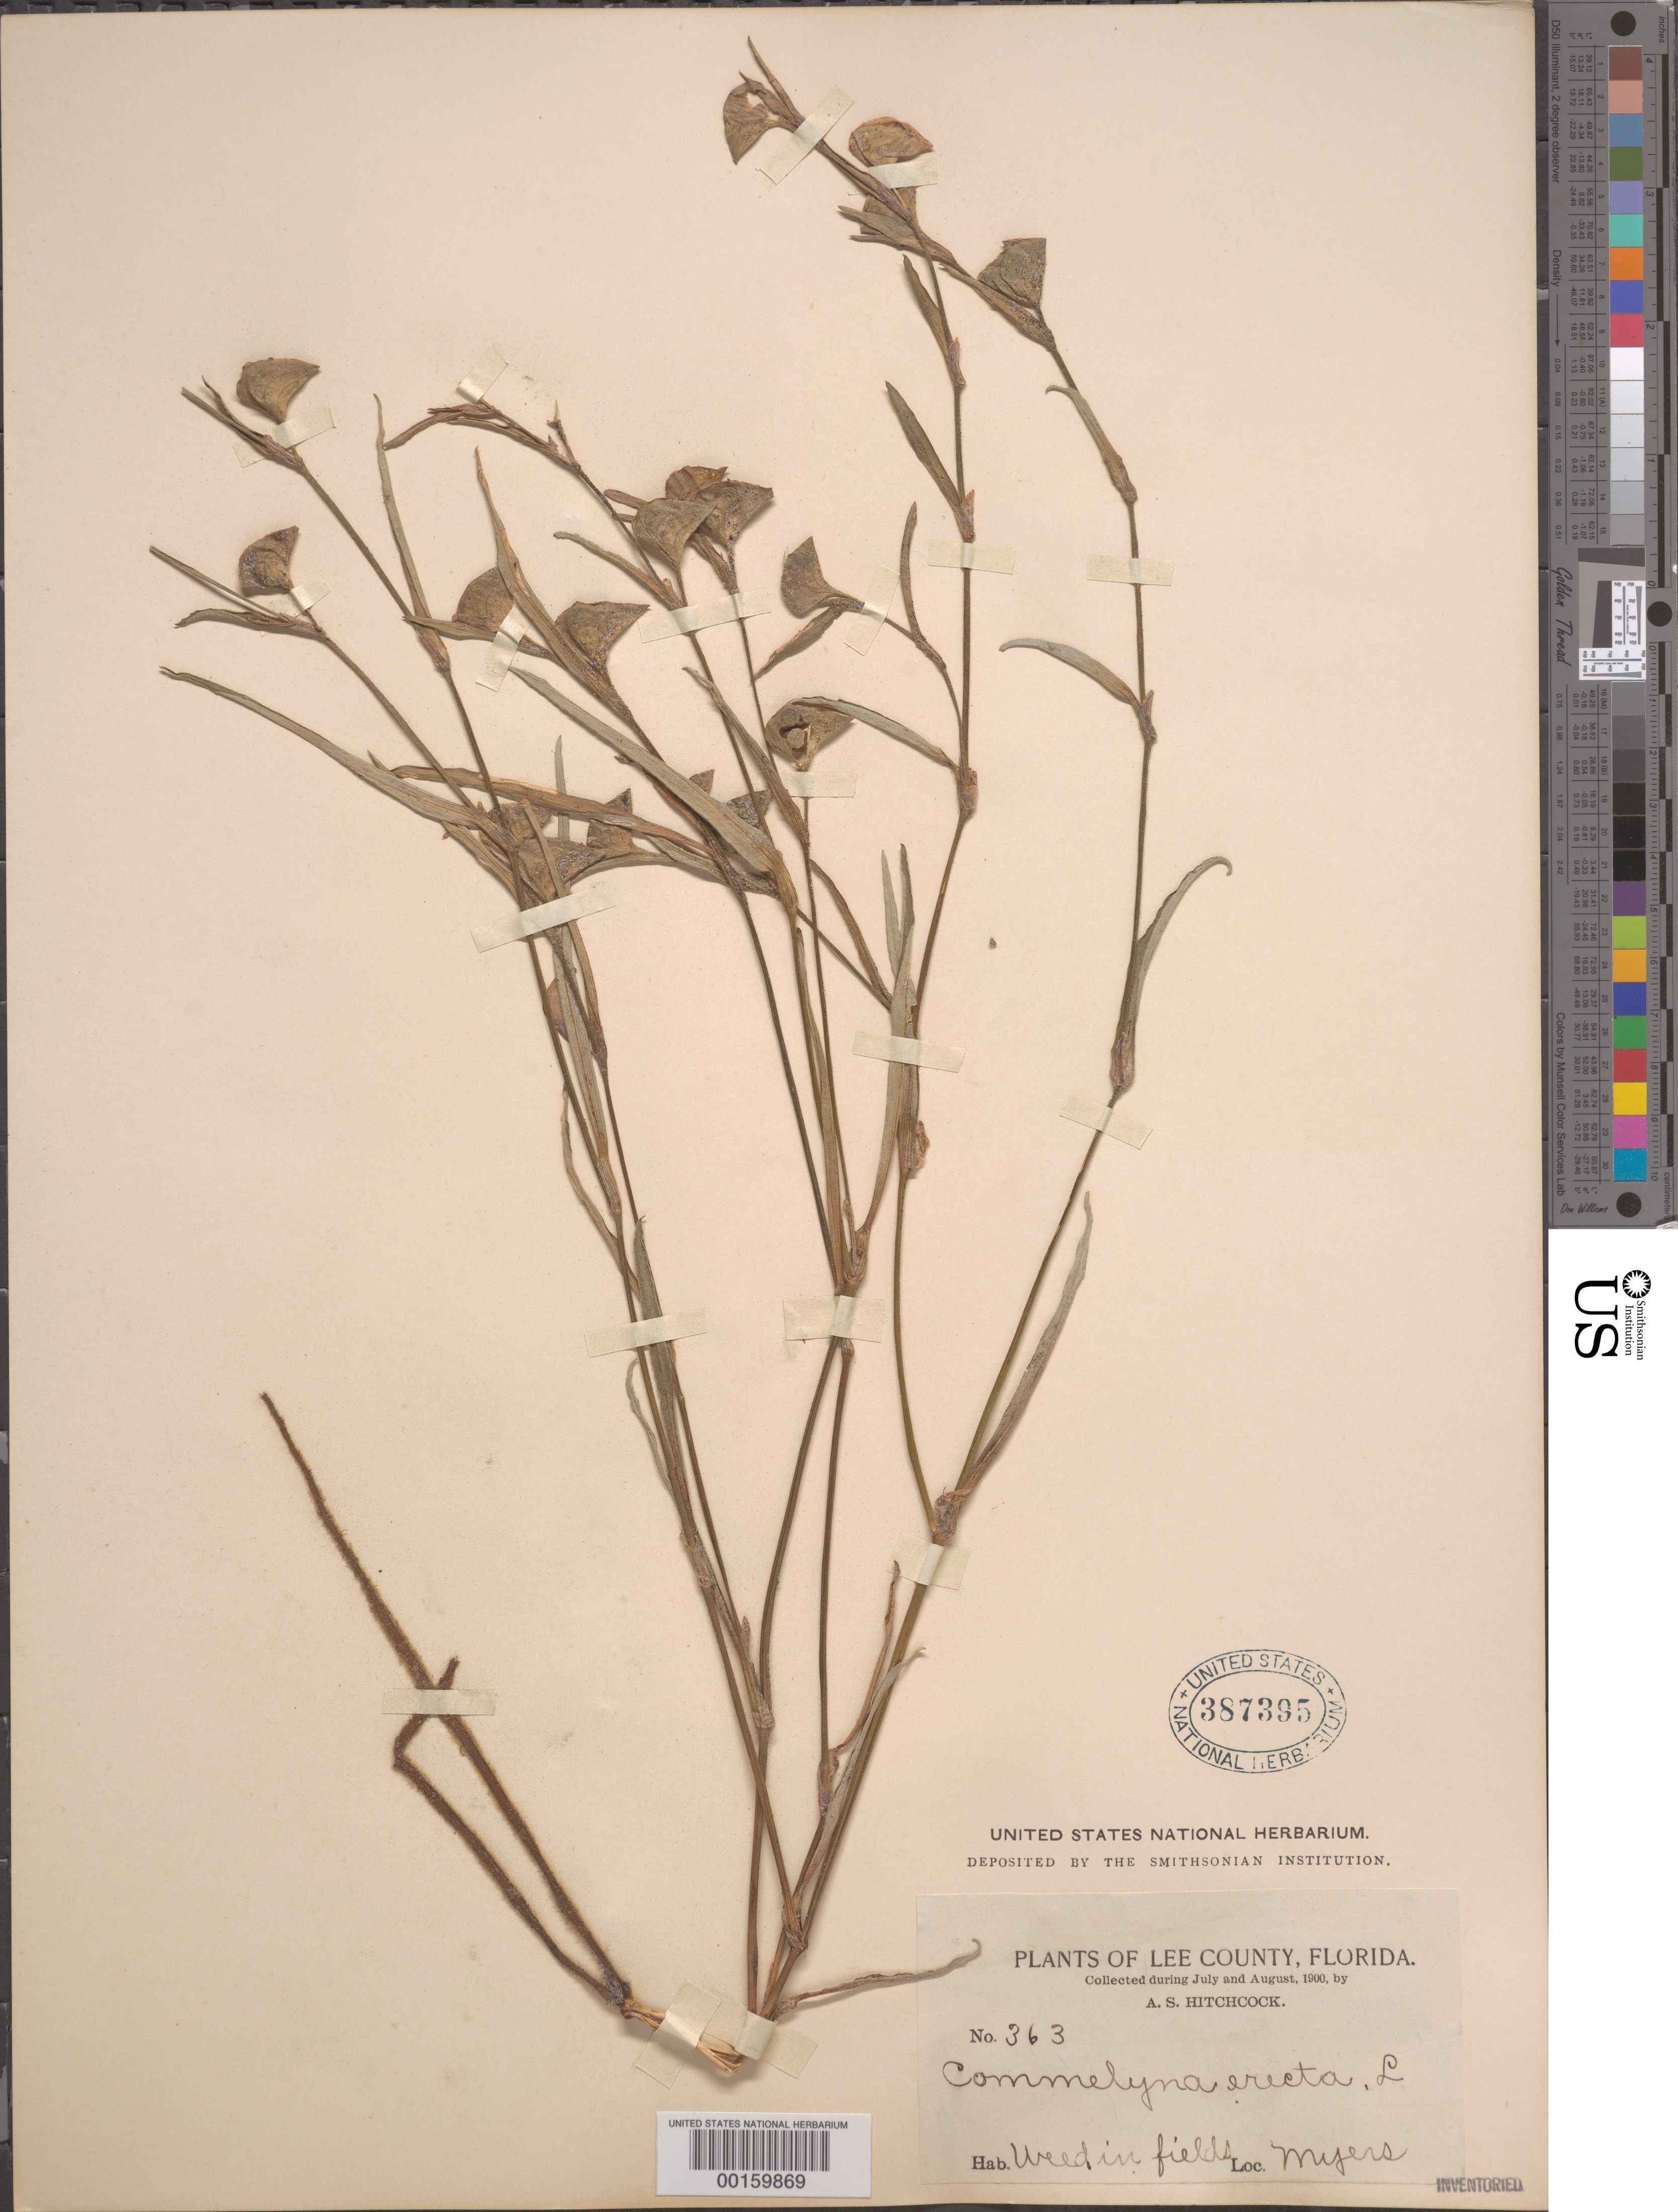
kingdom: Plantae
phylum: Tracheophyta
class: Liliopsida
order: Commelinales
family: Commelinaceae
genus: Commelina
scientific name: Commelina erecta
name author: L.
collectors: A. S. Hitchcock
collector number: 363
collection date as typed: Jul 1900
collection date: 1900-07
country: United States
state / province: Florida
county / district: Lee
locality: Myers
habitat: Weed in fields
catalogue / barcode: US 387395